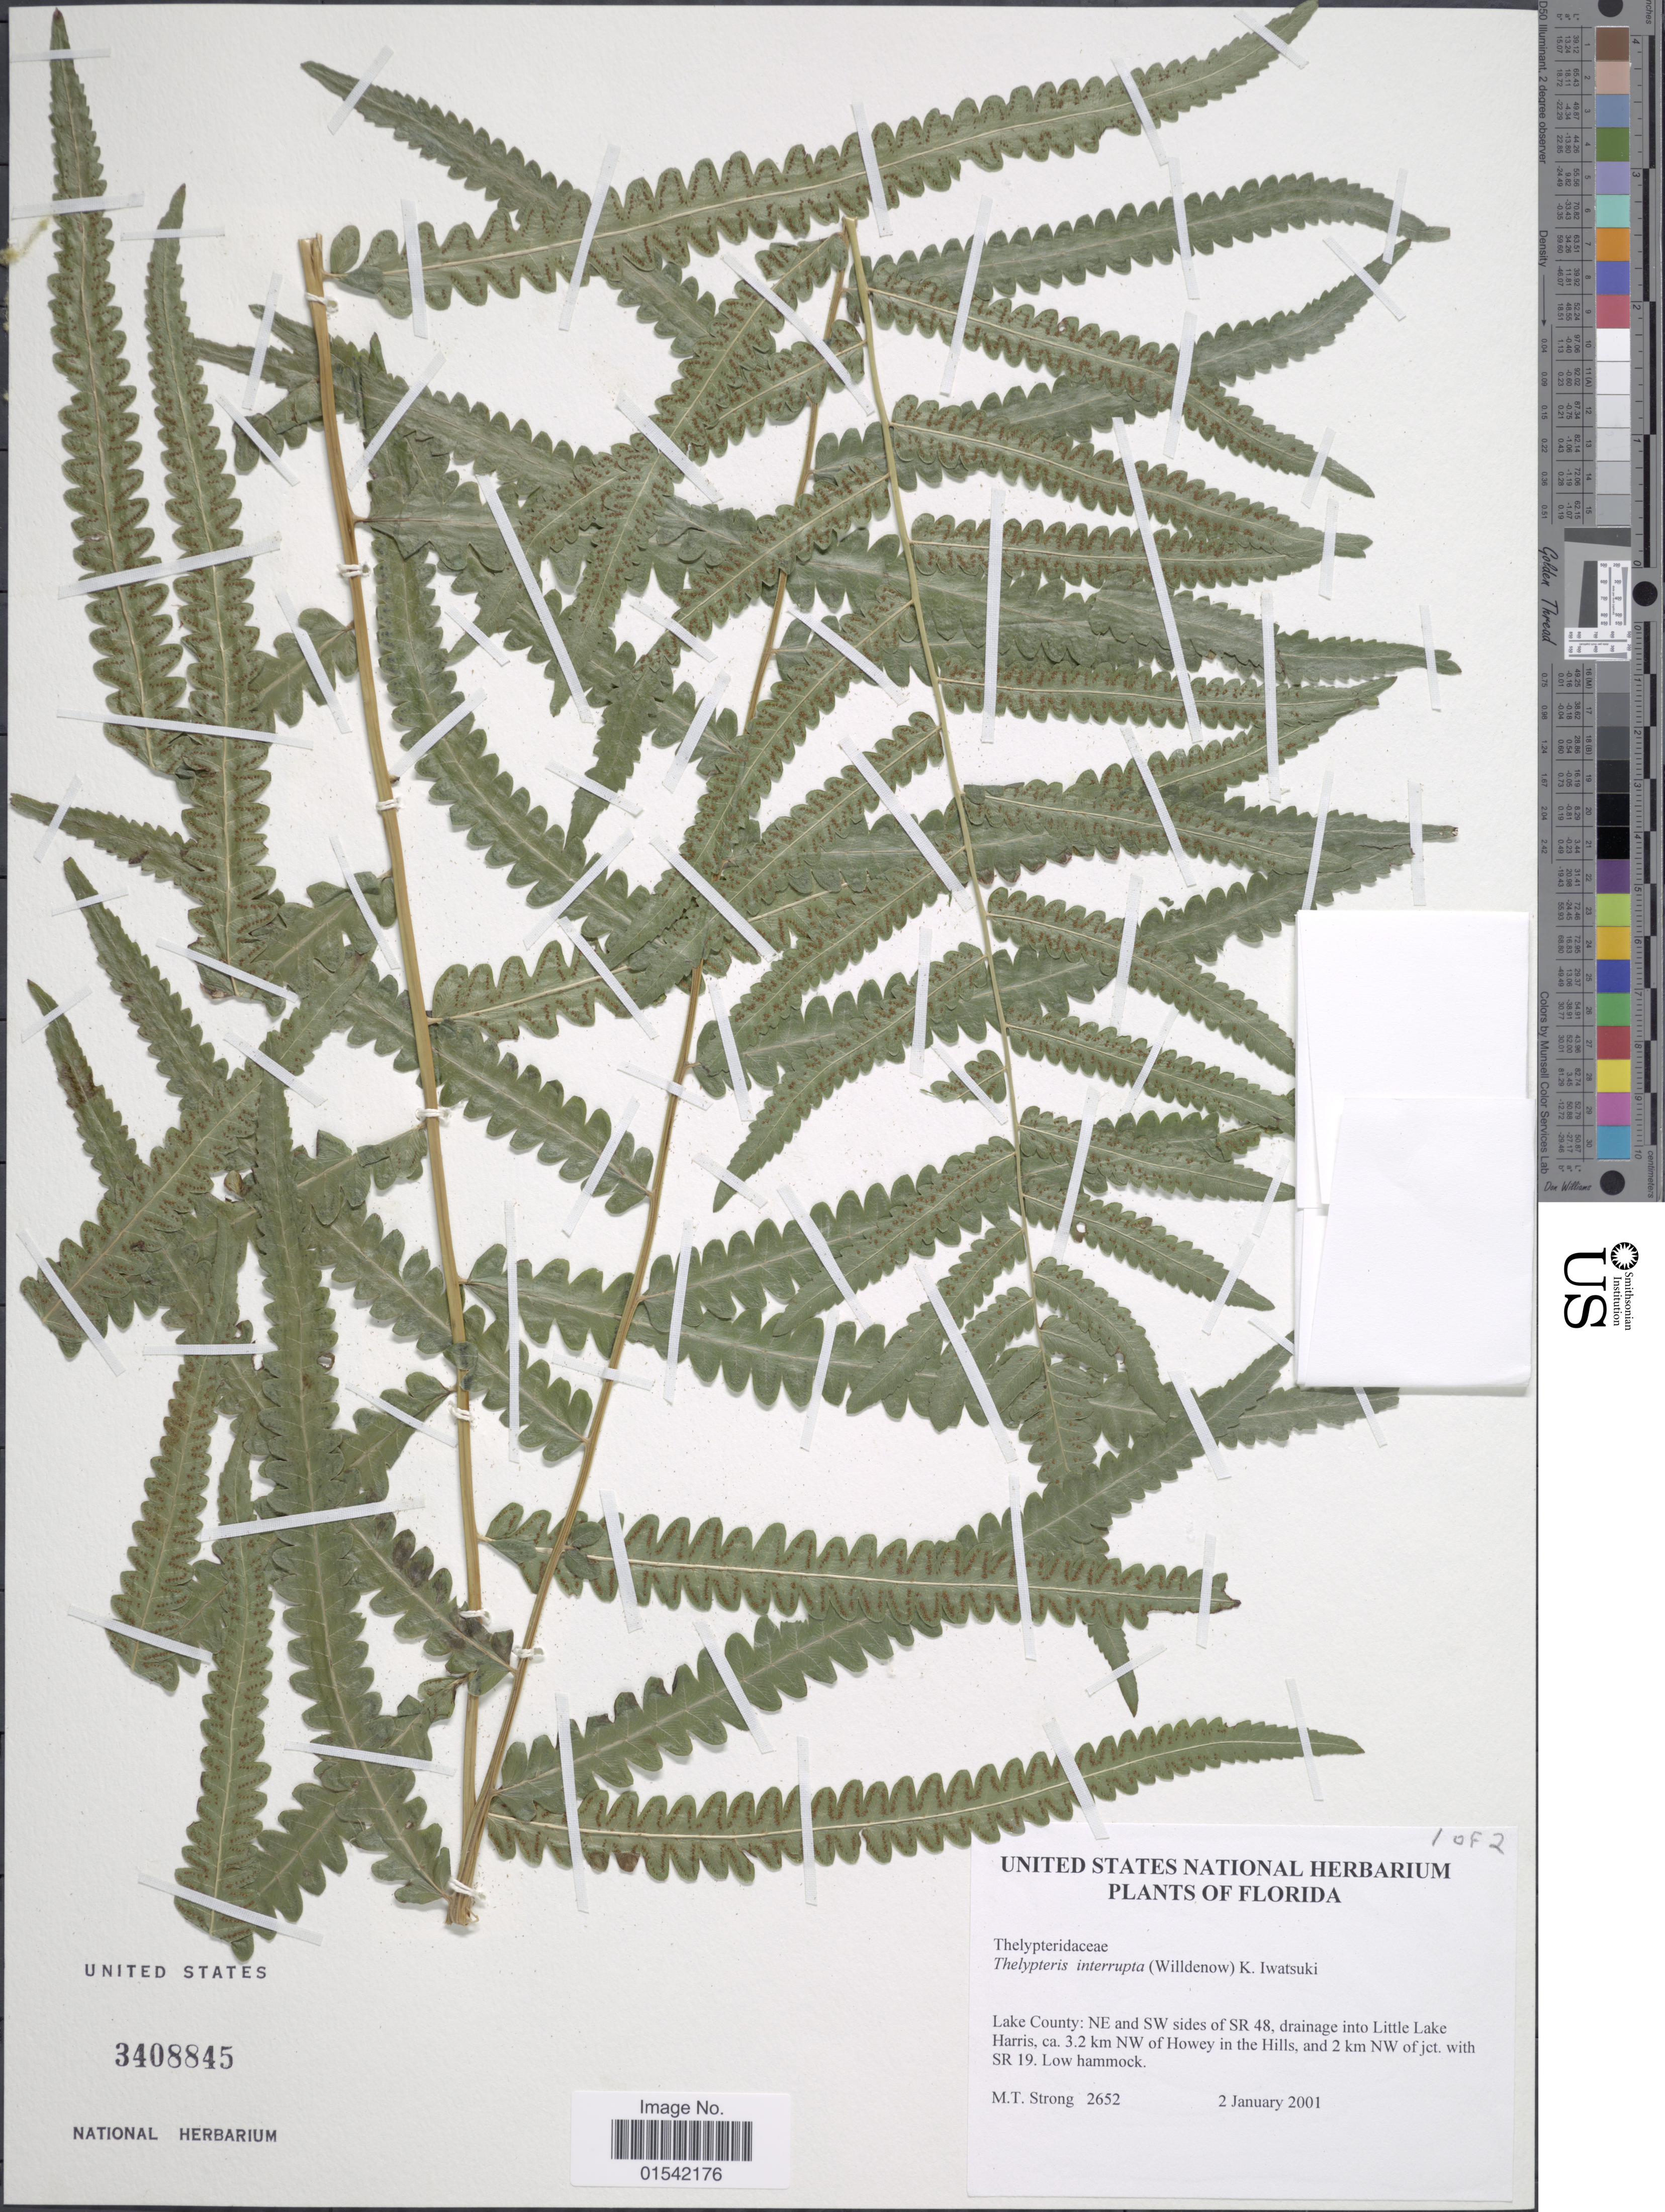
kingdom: Plantae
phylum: Tracheophyta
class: Polypodiopsida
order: Polypodiales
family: Thelypteridaceae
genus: Cyclosorus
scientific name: Cyclosorus sp.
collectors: M. T. Strong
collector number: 2652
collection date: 2001-01-02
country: United States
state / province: Florida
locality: Lake County: NE and SW sides of SR 48, drainage into Little Lake Harris, ca. 3.2 km NW of Howey in the Hills, and 2 km NW of jct. with SR 19. Low hammock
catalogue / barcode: US 3408845